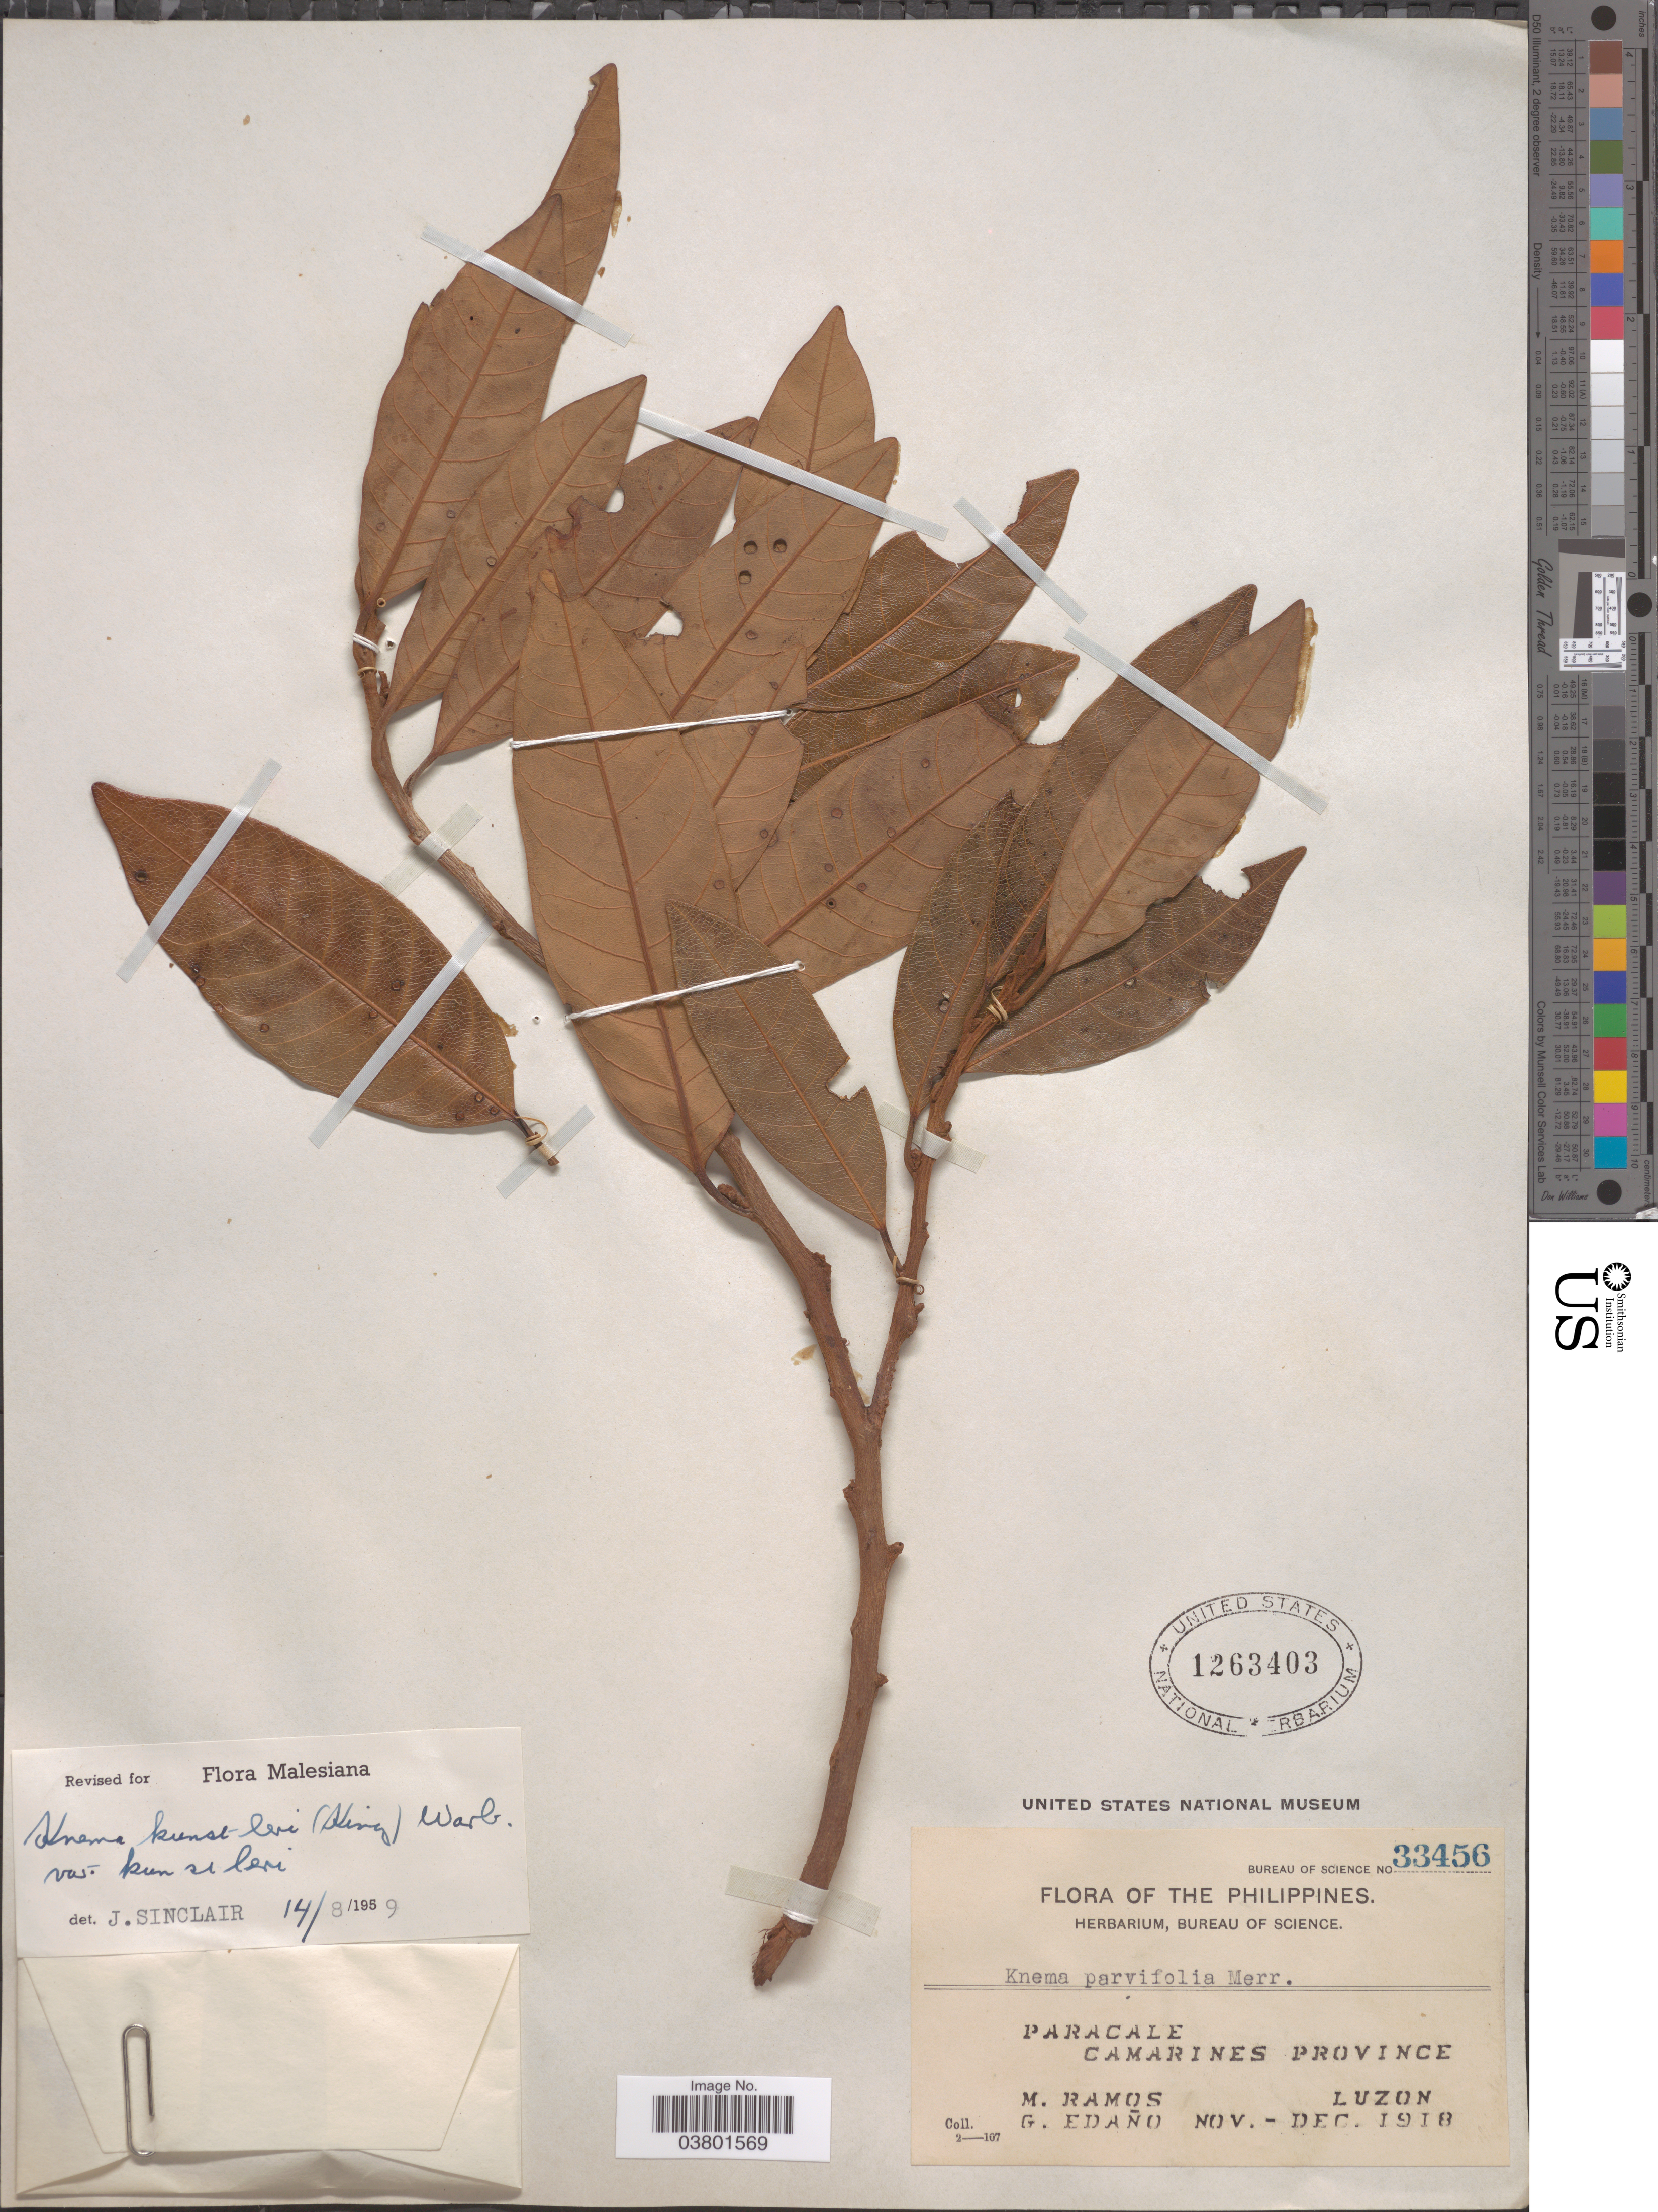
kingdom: Plantae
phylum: Tracheophyta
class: Magnoliopsida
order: Magnoliales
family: Myristicaceae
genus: Knema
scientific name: Knema kunstleri subsp. parvifolia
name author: (Merr.) W.J. de Wilde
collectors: M. Ramos & G. Edaño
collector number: Bureau of Science 33456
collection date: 1918-11/1918-12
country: Philippines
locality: Paracale, Camarines Province. Luzon.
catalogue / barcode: US 1263403